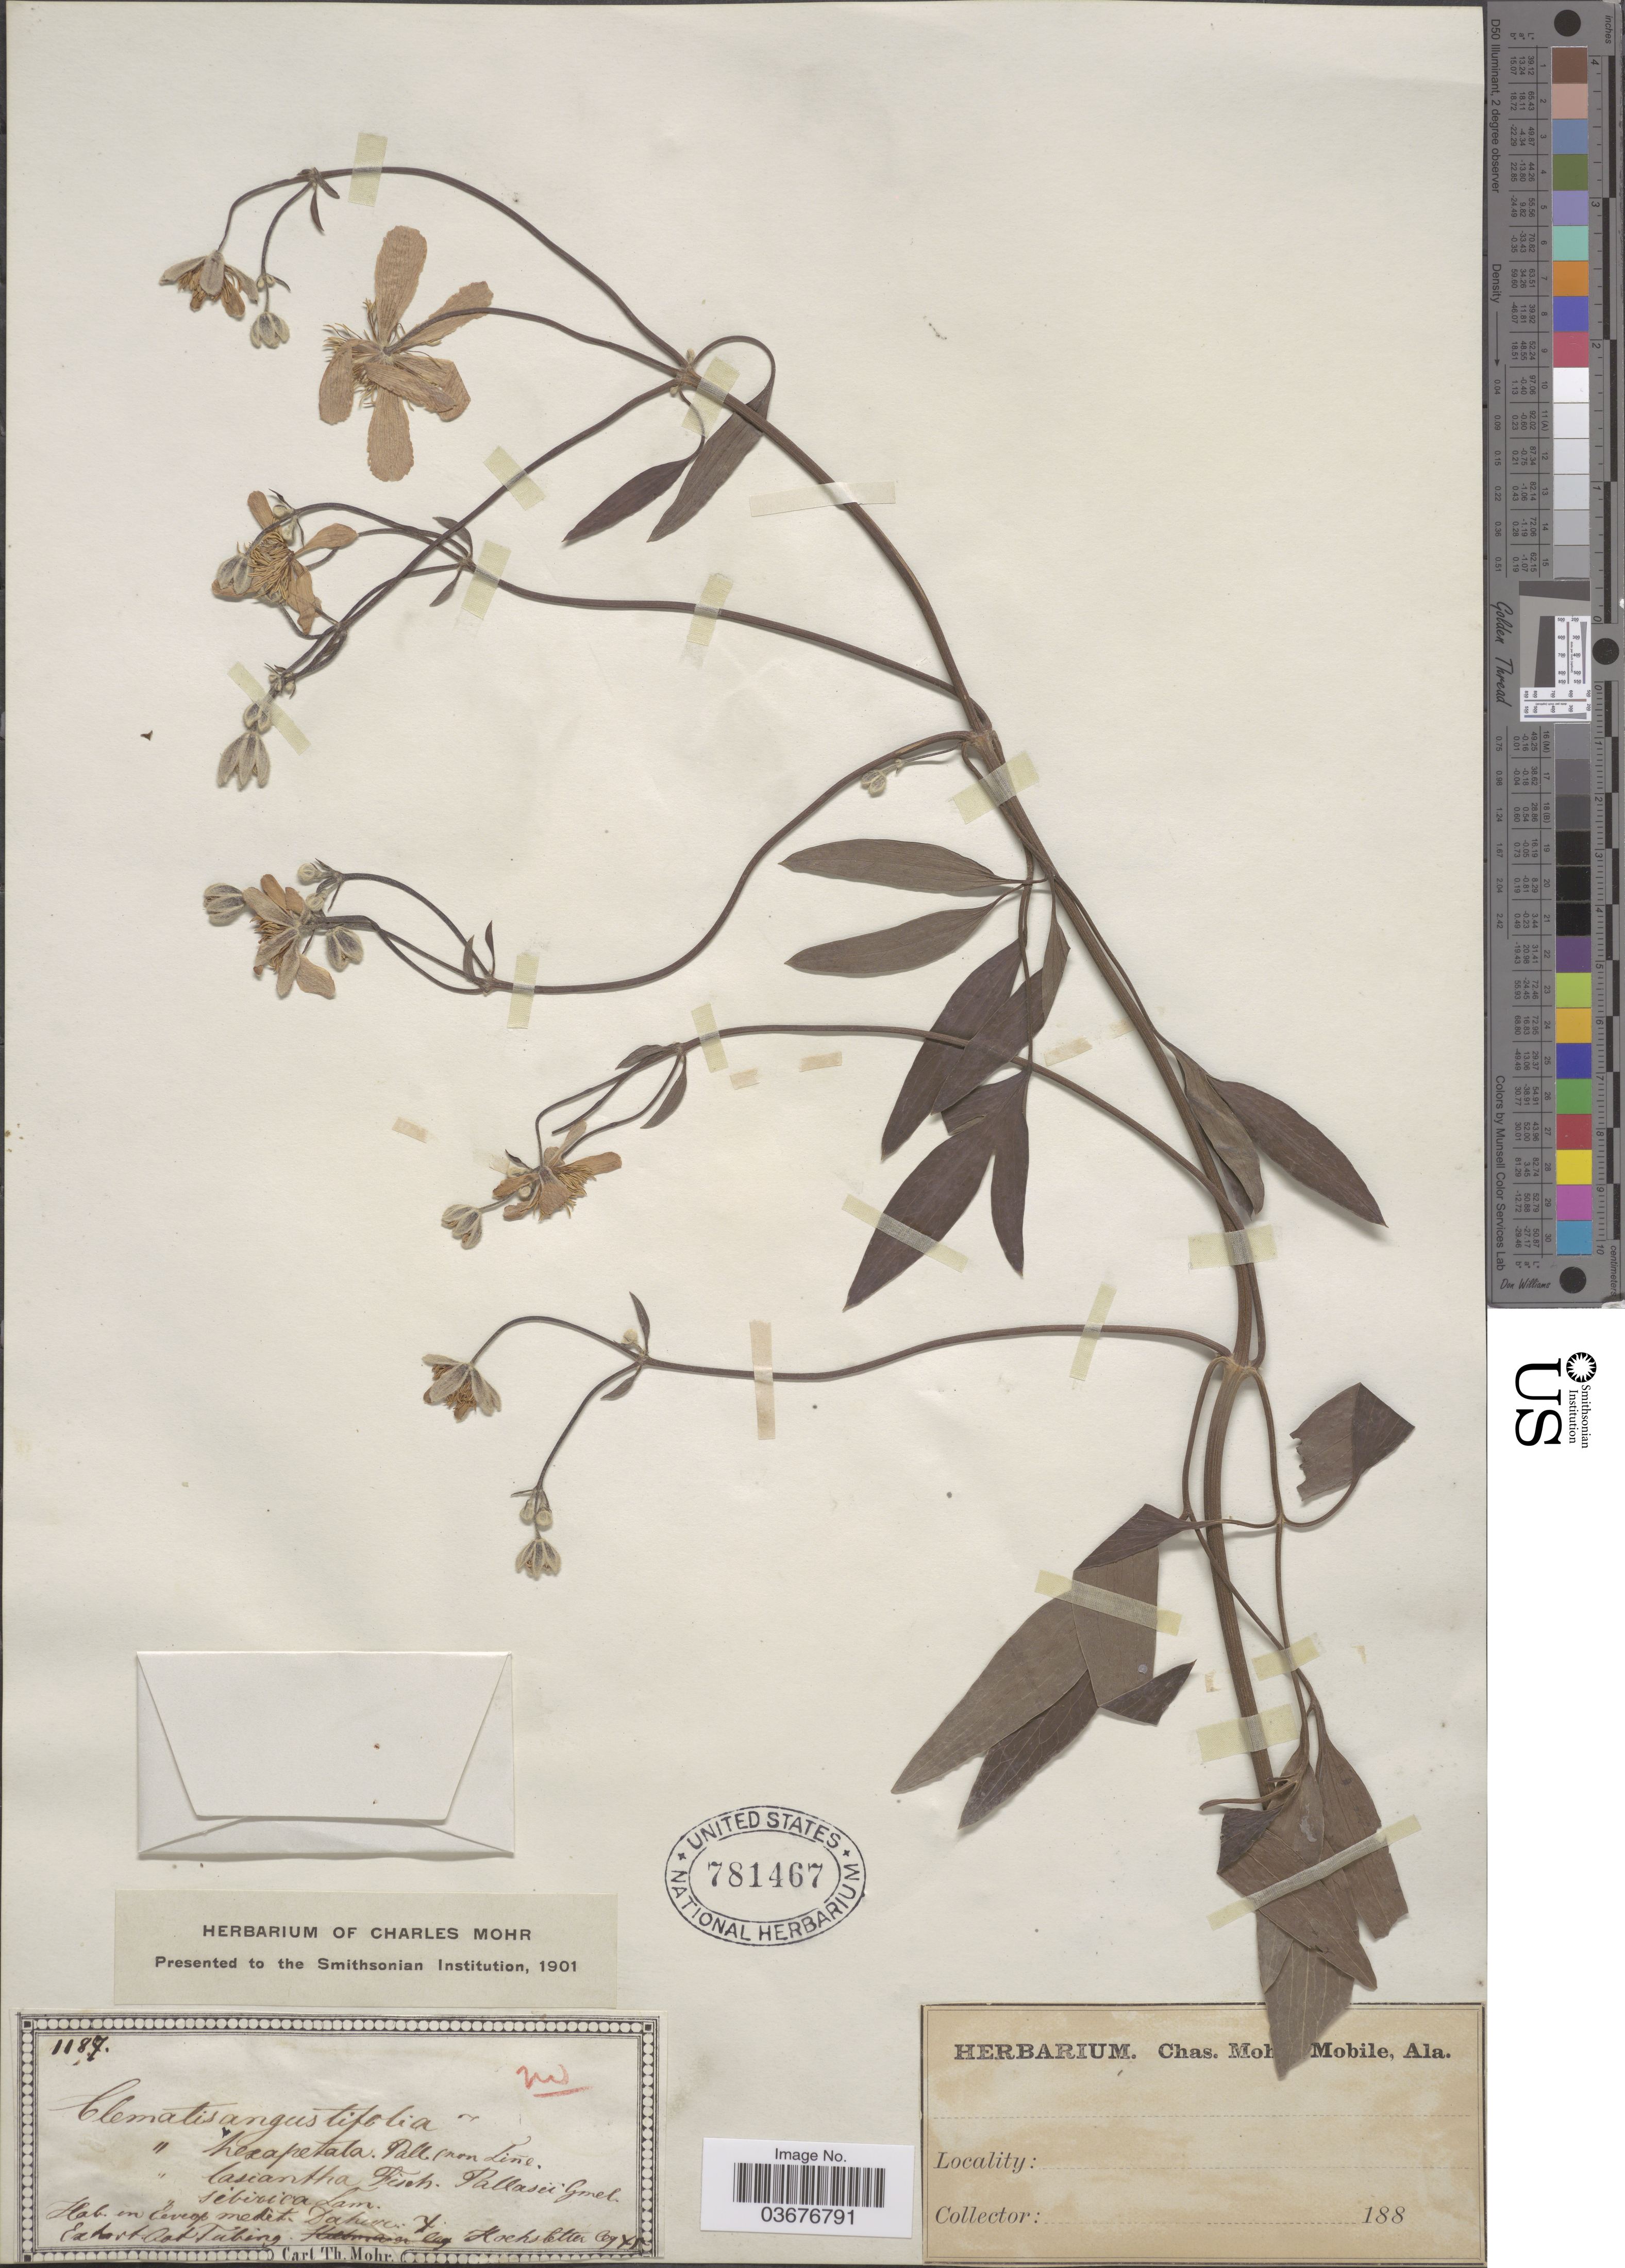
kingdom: Plantae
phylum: Tracheophyta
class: Magnoliopsida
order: Ranunculales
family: Ranunculaceae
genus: Clematis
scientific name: Clematis viticella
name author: L.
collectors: -. Hochstetter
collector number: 1187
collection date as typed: Transcribed d/m/y: //45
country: Germany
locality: In levege medit. Dahcoc. Extort Rat Tubing.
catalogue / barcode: US 781467